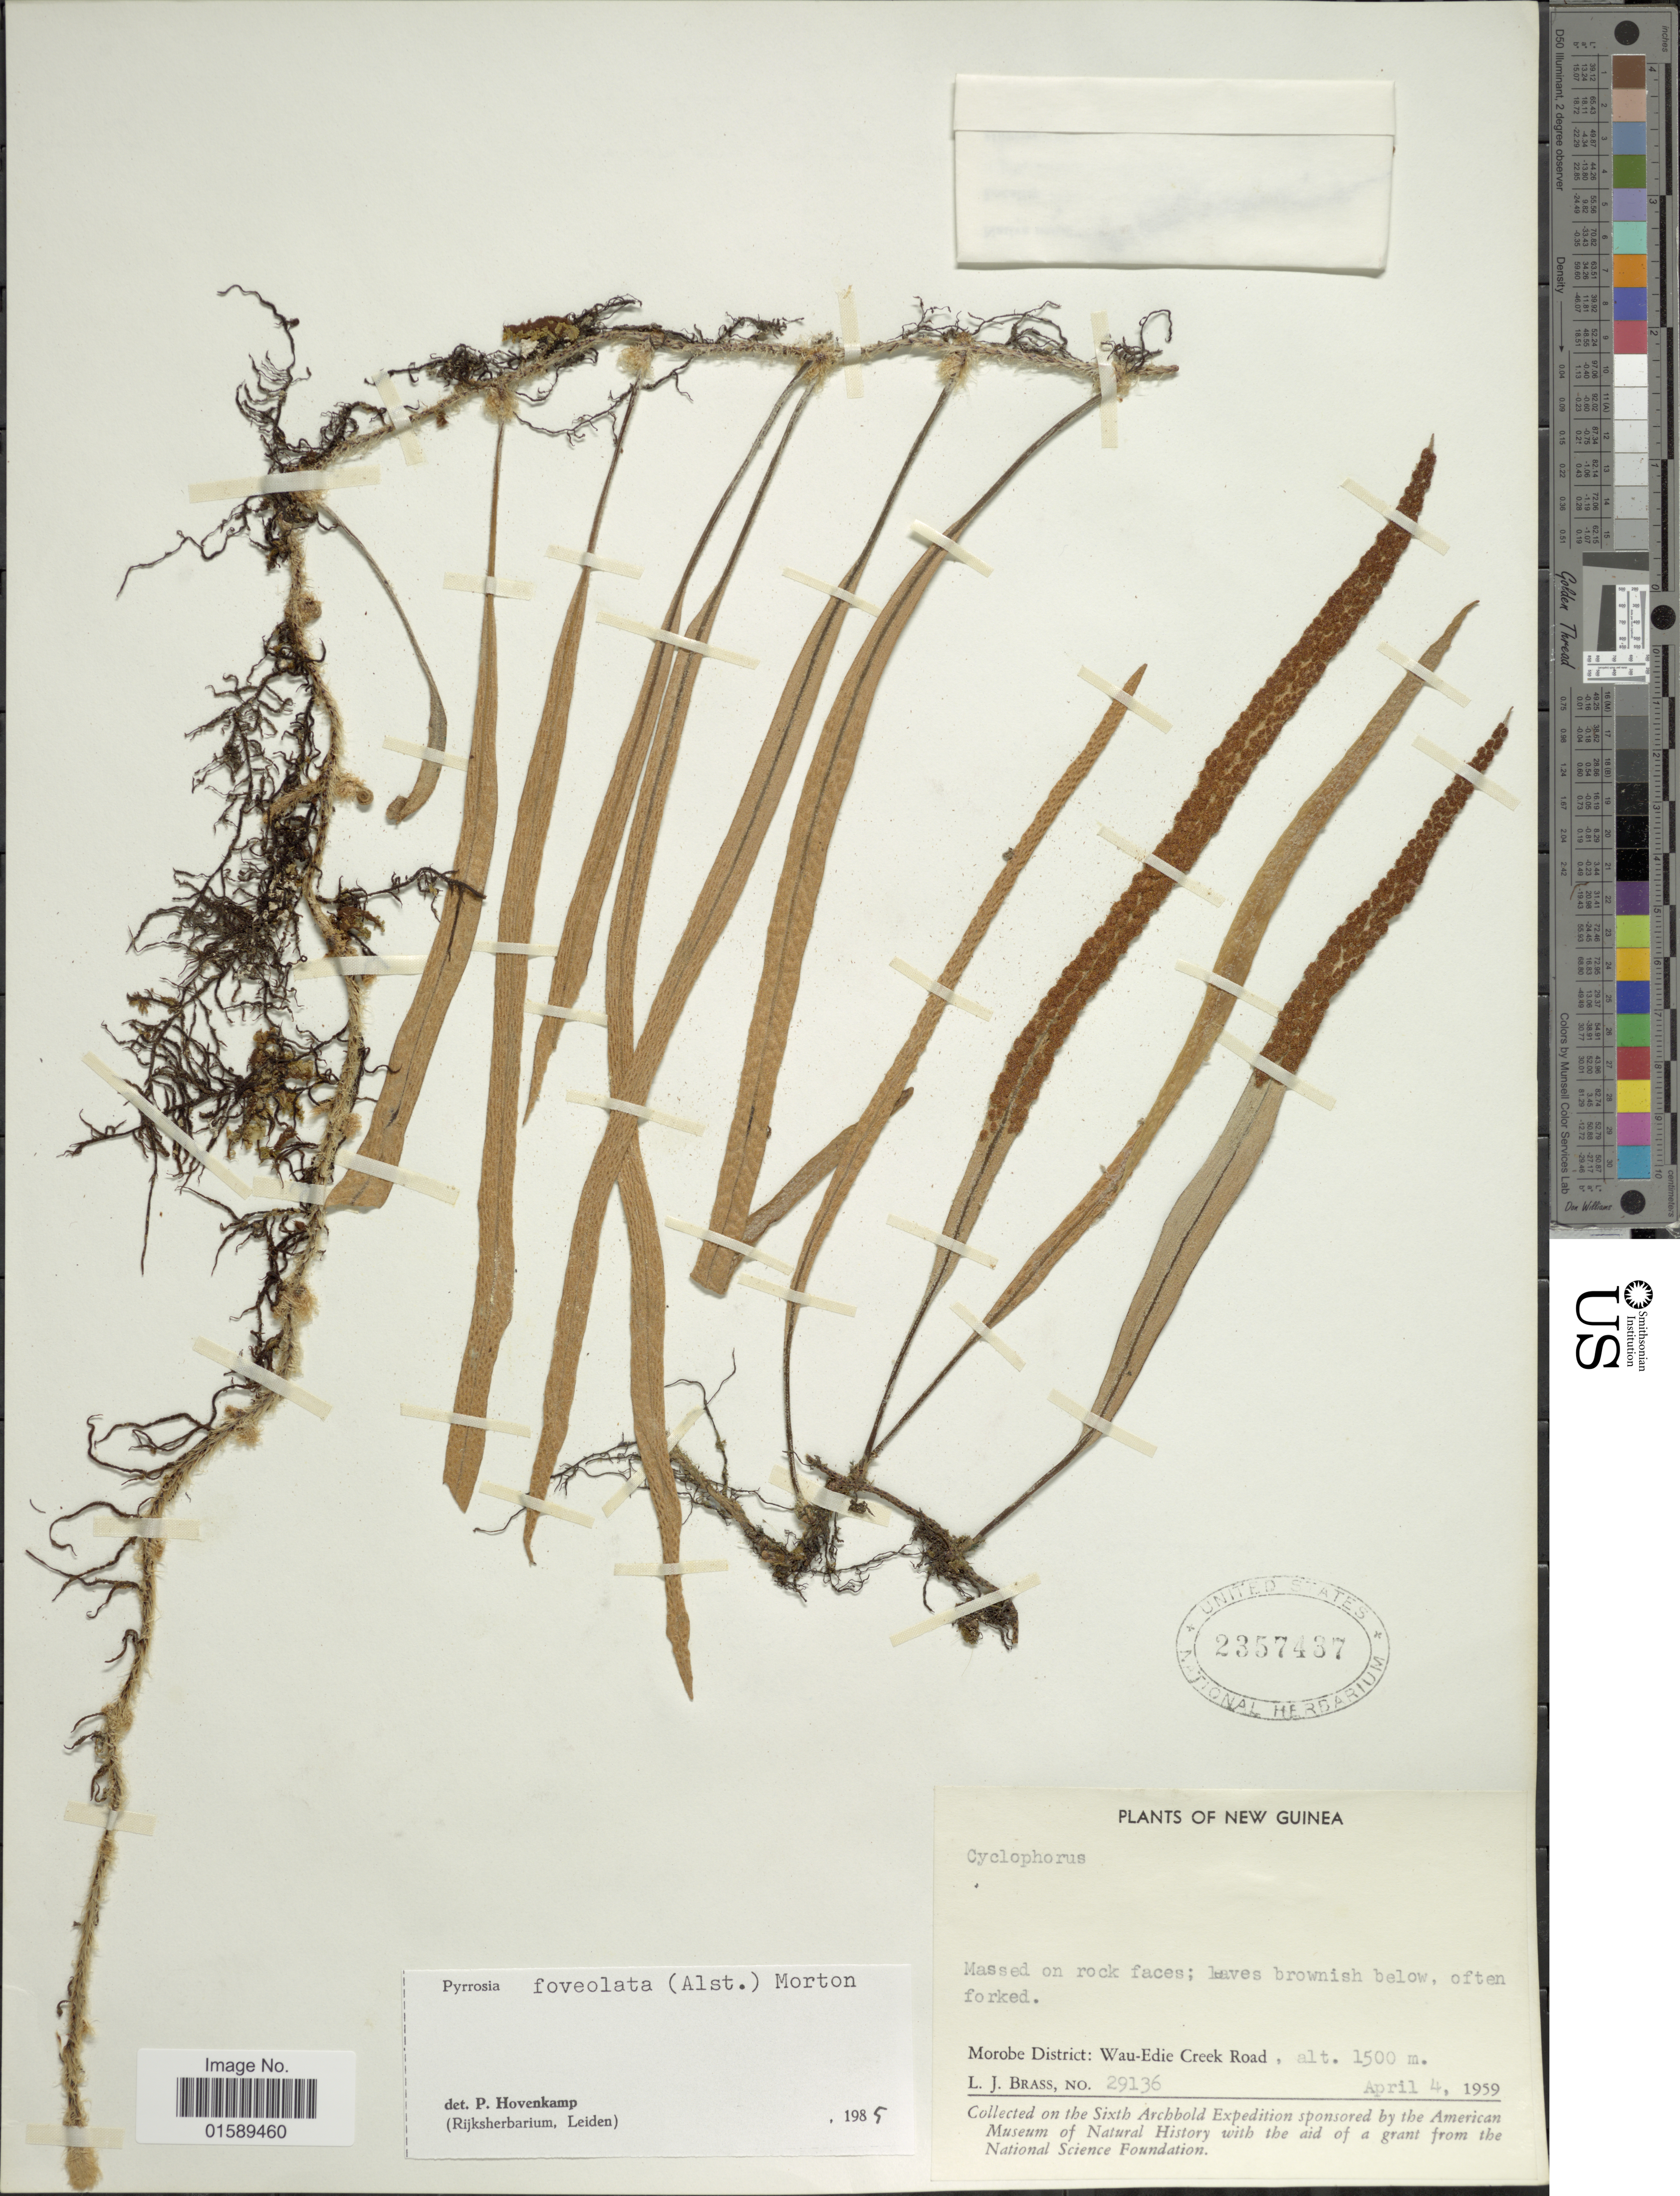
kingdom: Plantae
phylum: Tracheophyta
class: Polypodiopsida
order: Polypodiales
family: Polypodiaceae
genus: Pyrrosia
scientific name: Pyrrosia foveolata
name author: (Alston) C.V. Morton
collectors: L. J. Brass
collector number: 29136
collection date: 1959-04-04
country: Papua New Guinea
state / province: Morobe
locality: New Guinea, Morobe District: Wau-Edie Creek Road.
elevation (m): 1500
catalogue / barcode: US 2357437